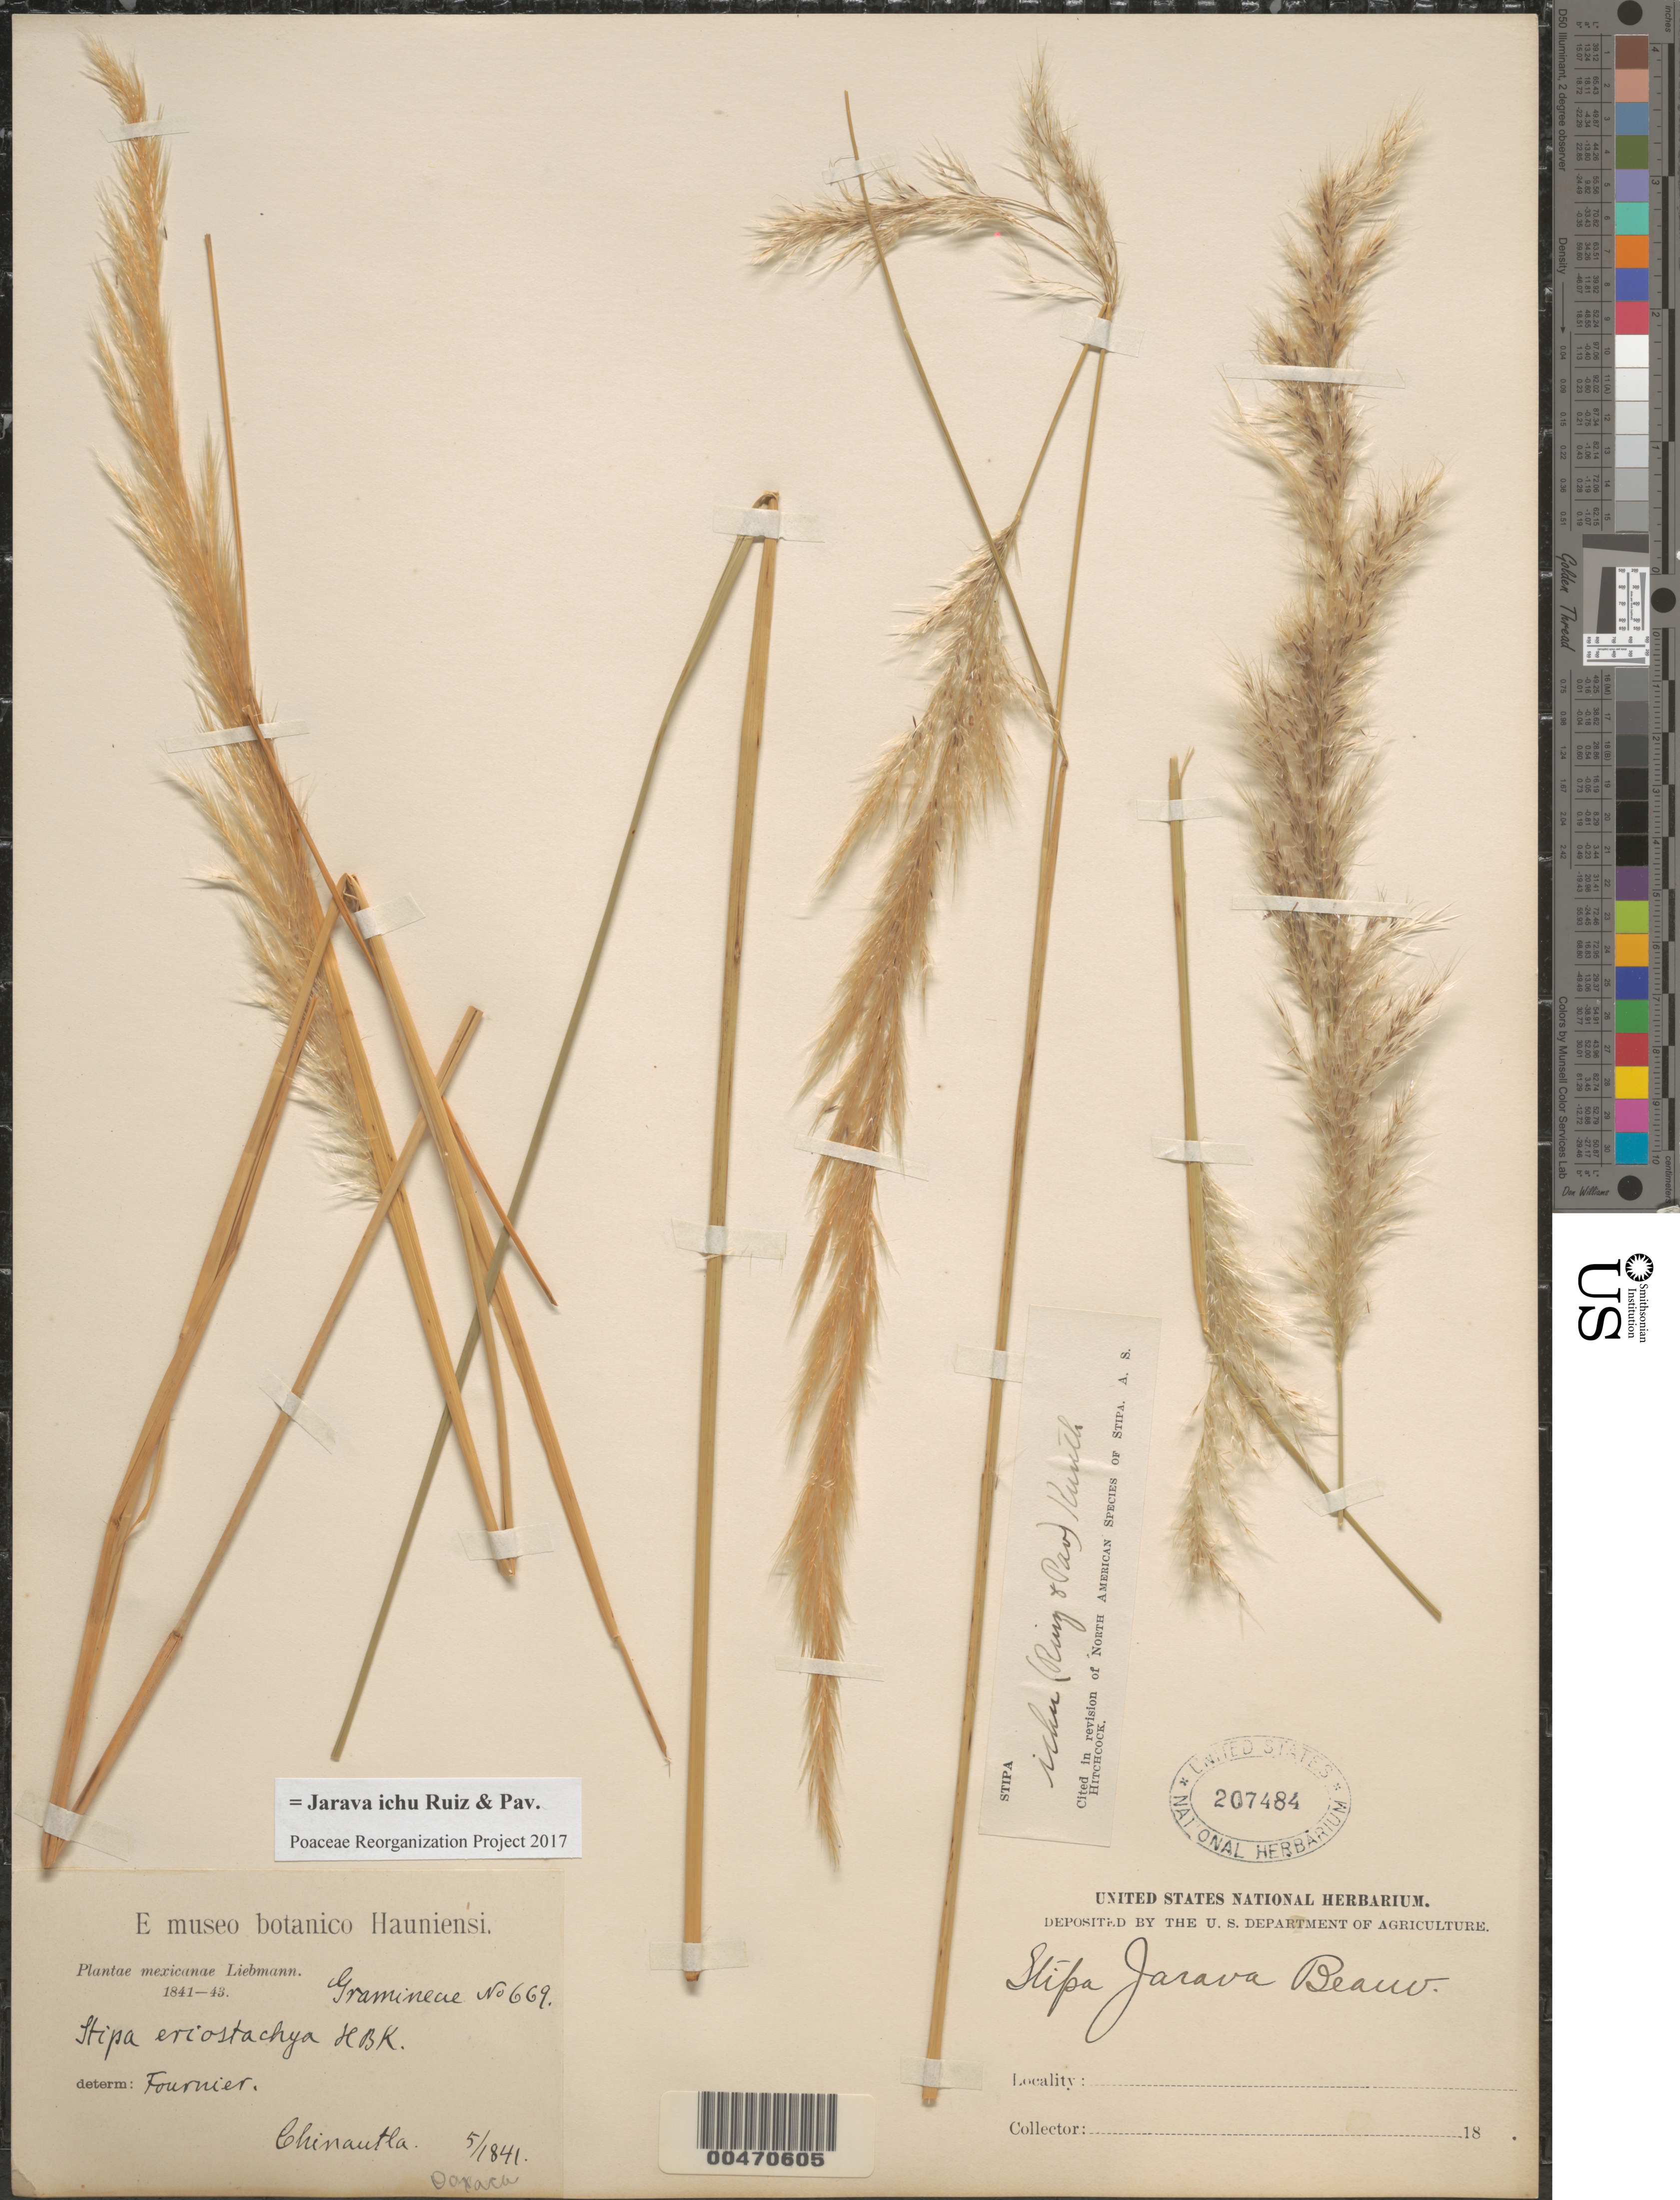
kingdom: Plantae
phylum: Tracheophyta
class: Liliopsida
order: Poales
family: Poaceae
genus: Jarava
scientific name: Jarava ichu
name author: Ruiz & Pav.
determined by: Poaceae Reorganization Project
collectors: F. M. Liebmann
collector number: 669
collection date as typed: May 1841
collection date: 1841-05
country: Mexico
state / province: Oaxaca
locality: Chinantla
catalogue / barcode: US 207484